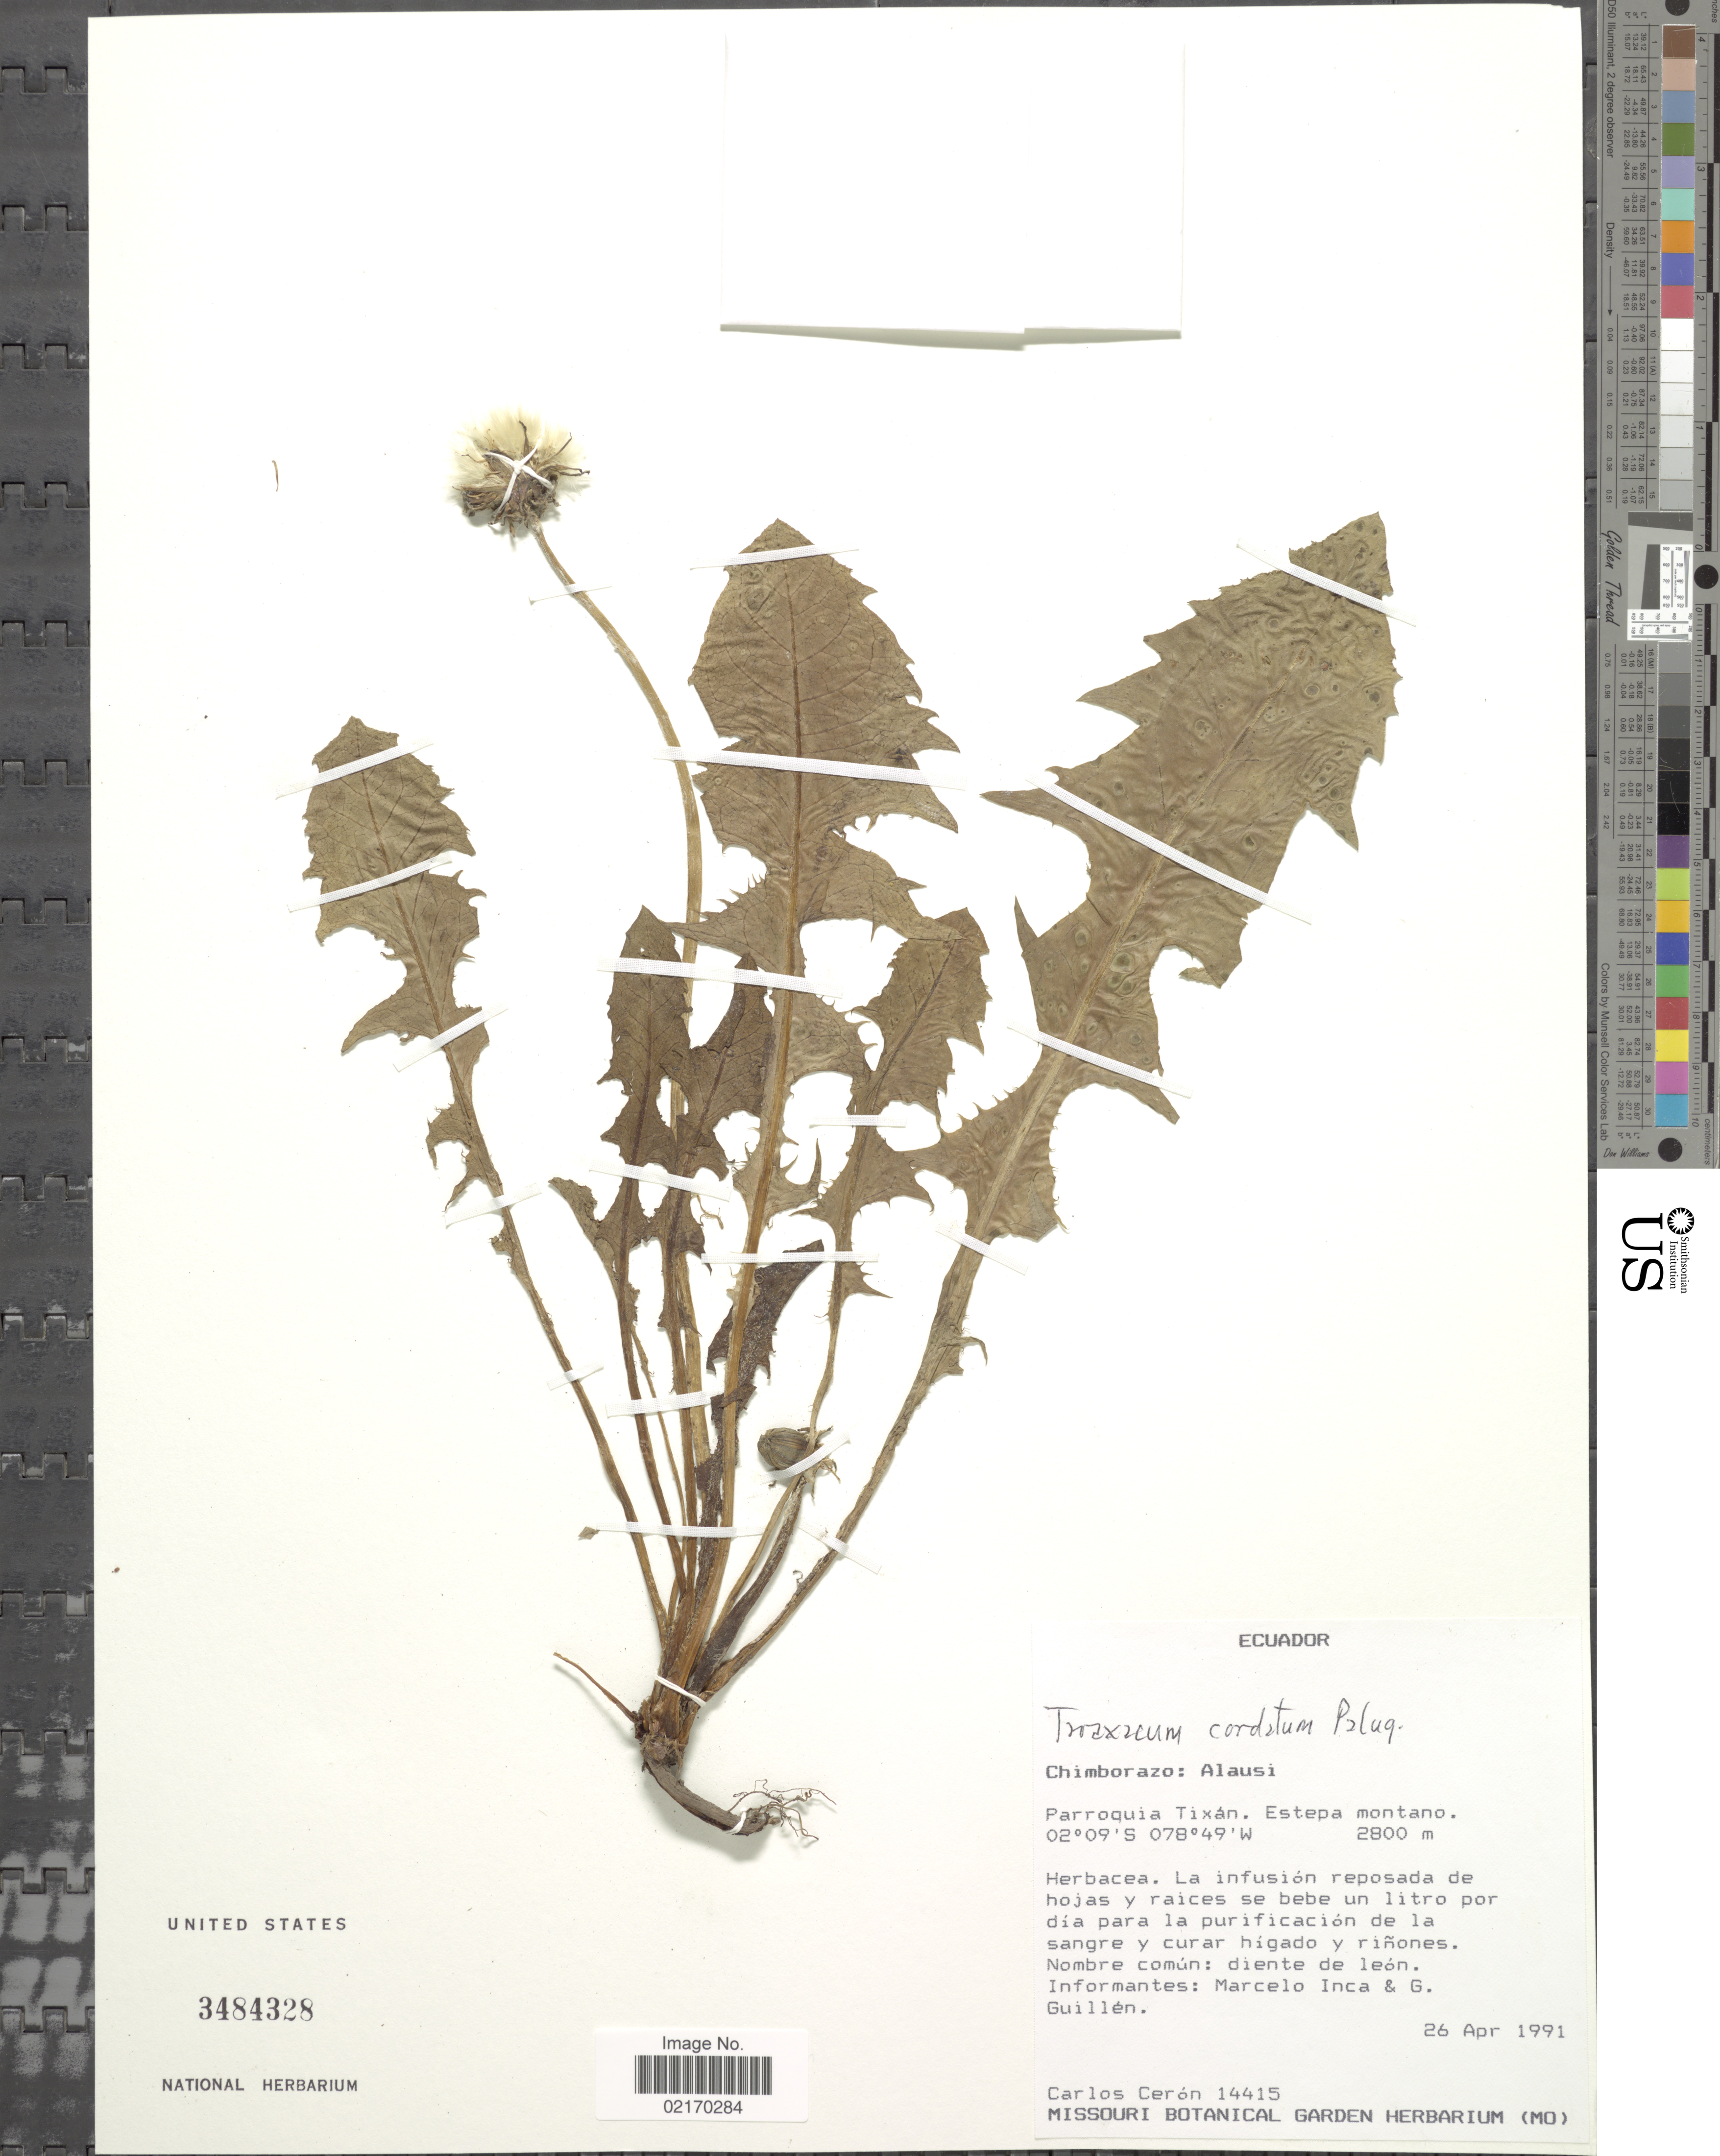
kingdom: Plantae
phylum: Tracheophyta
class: Magnoliopsida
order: Asterales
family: Asteraceae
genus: Taraxacum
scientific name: Taraxacum cordatum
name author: Palmgr.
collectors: C. E. Cerón M.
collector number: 14415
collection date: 1991-04-26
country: Ecuador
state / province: Chimborazo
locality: Alausi. Parroquia Tixan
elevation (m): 2800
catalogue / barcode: US 3484328